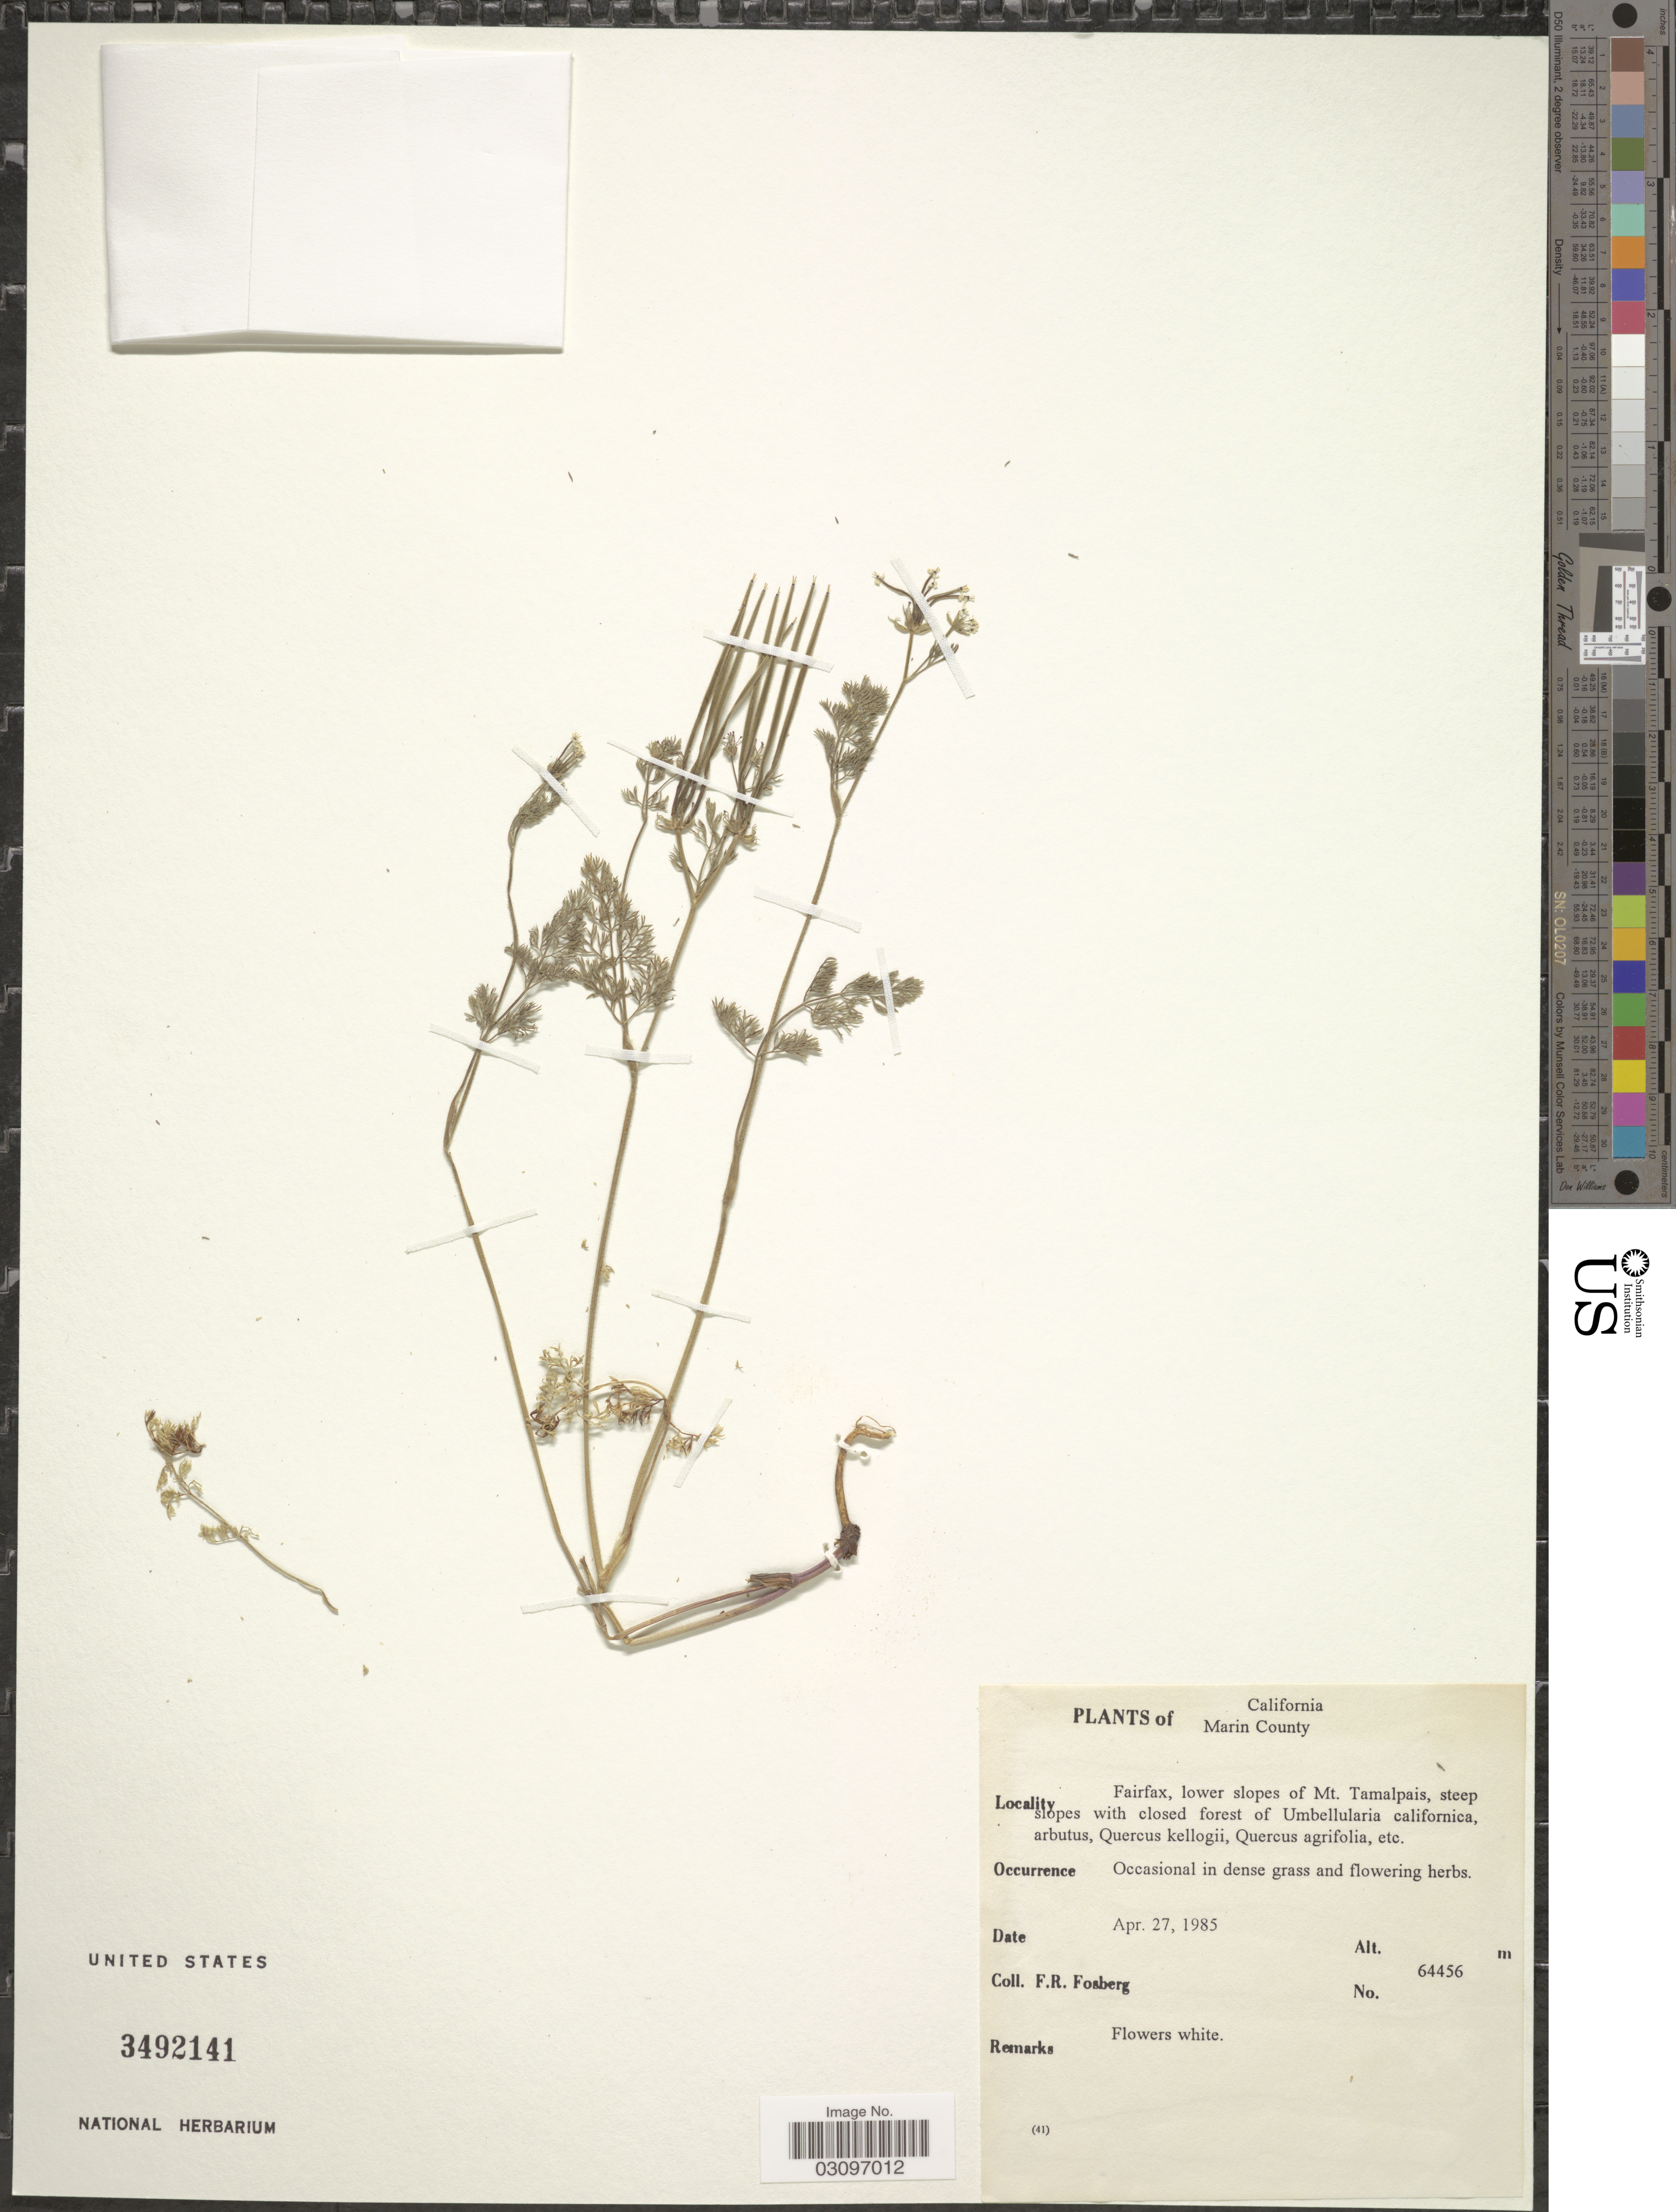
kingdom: Plantae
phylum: Tracheophyta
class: Magnoliopsida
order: Apiales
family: Apiaceae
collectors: F. R. Fosberg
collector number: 64456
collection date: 1985-04-27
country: United States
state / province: California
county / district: Marin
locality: Marin County. Fairfax, lower slope of Mt. Tamalpais.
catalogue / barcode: US 3492141